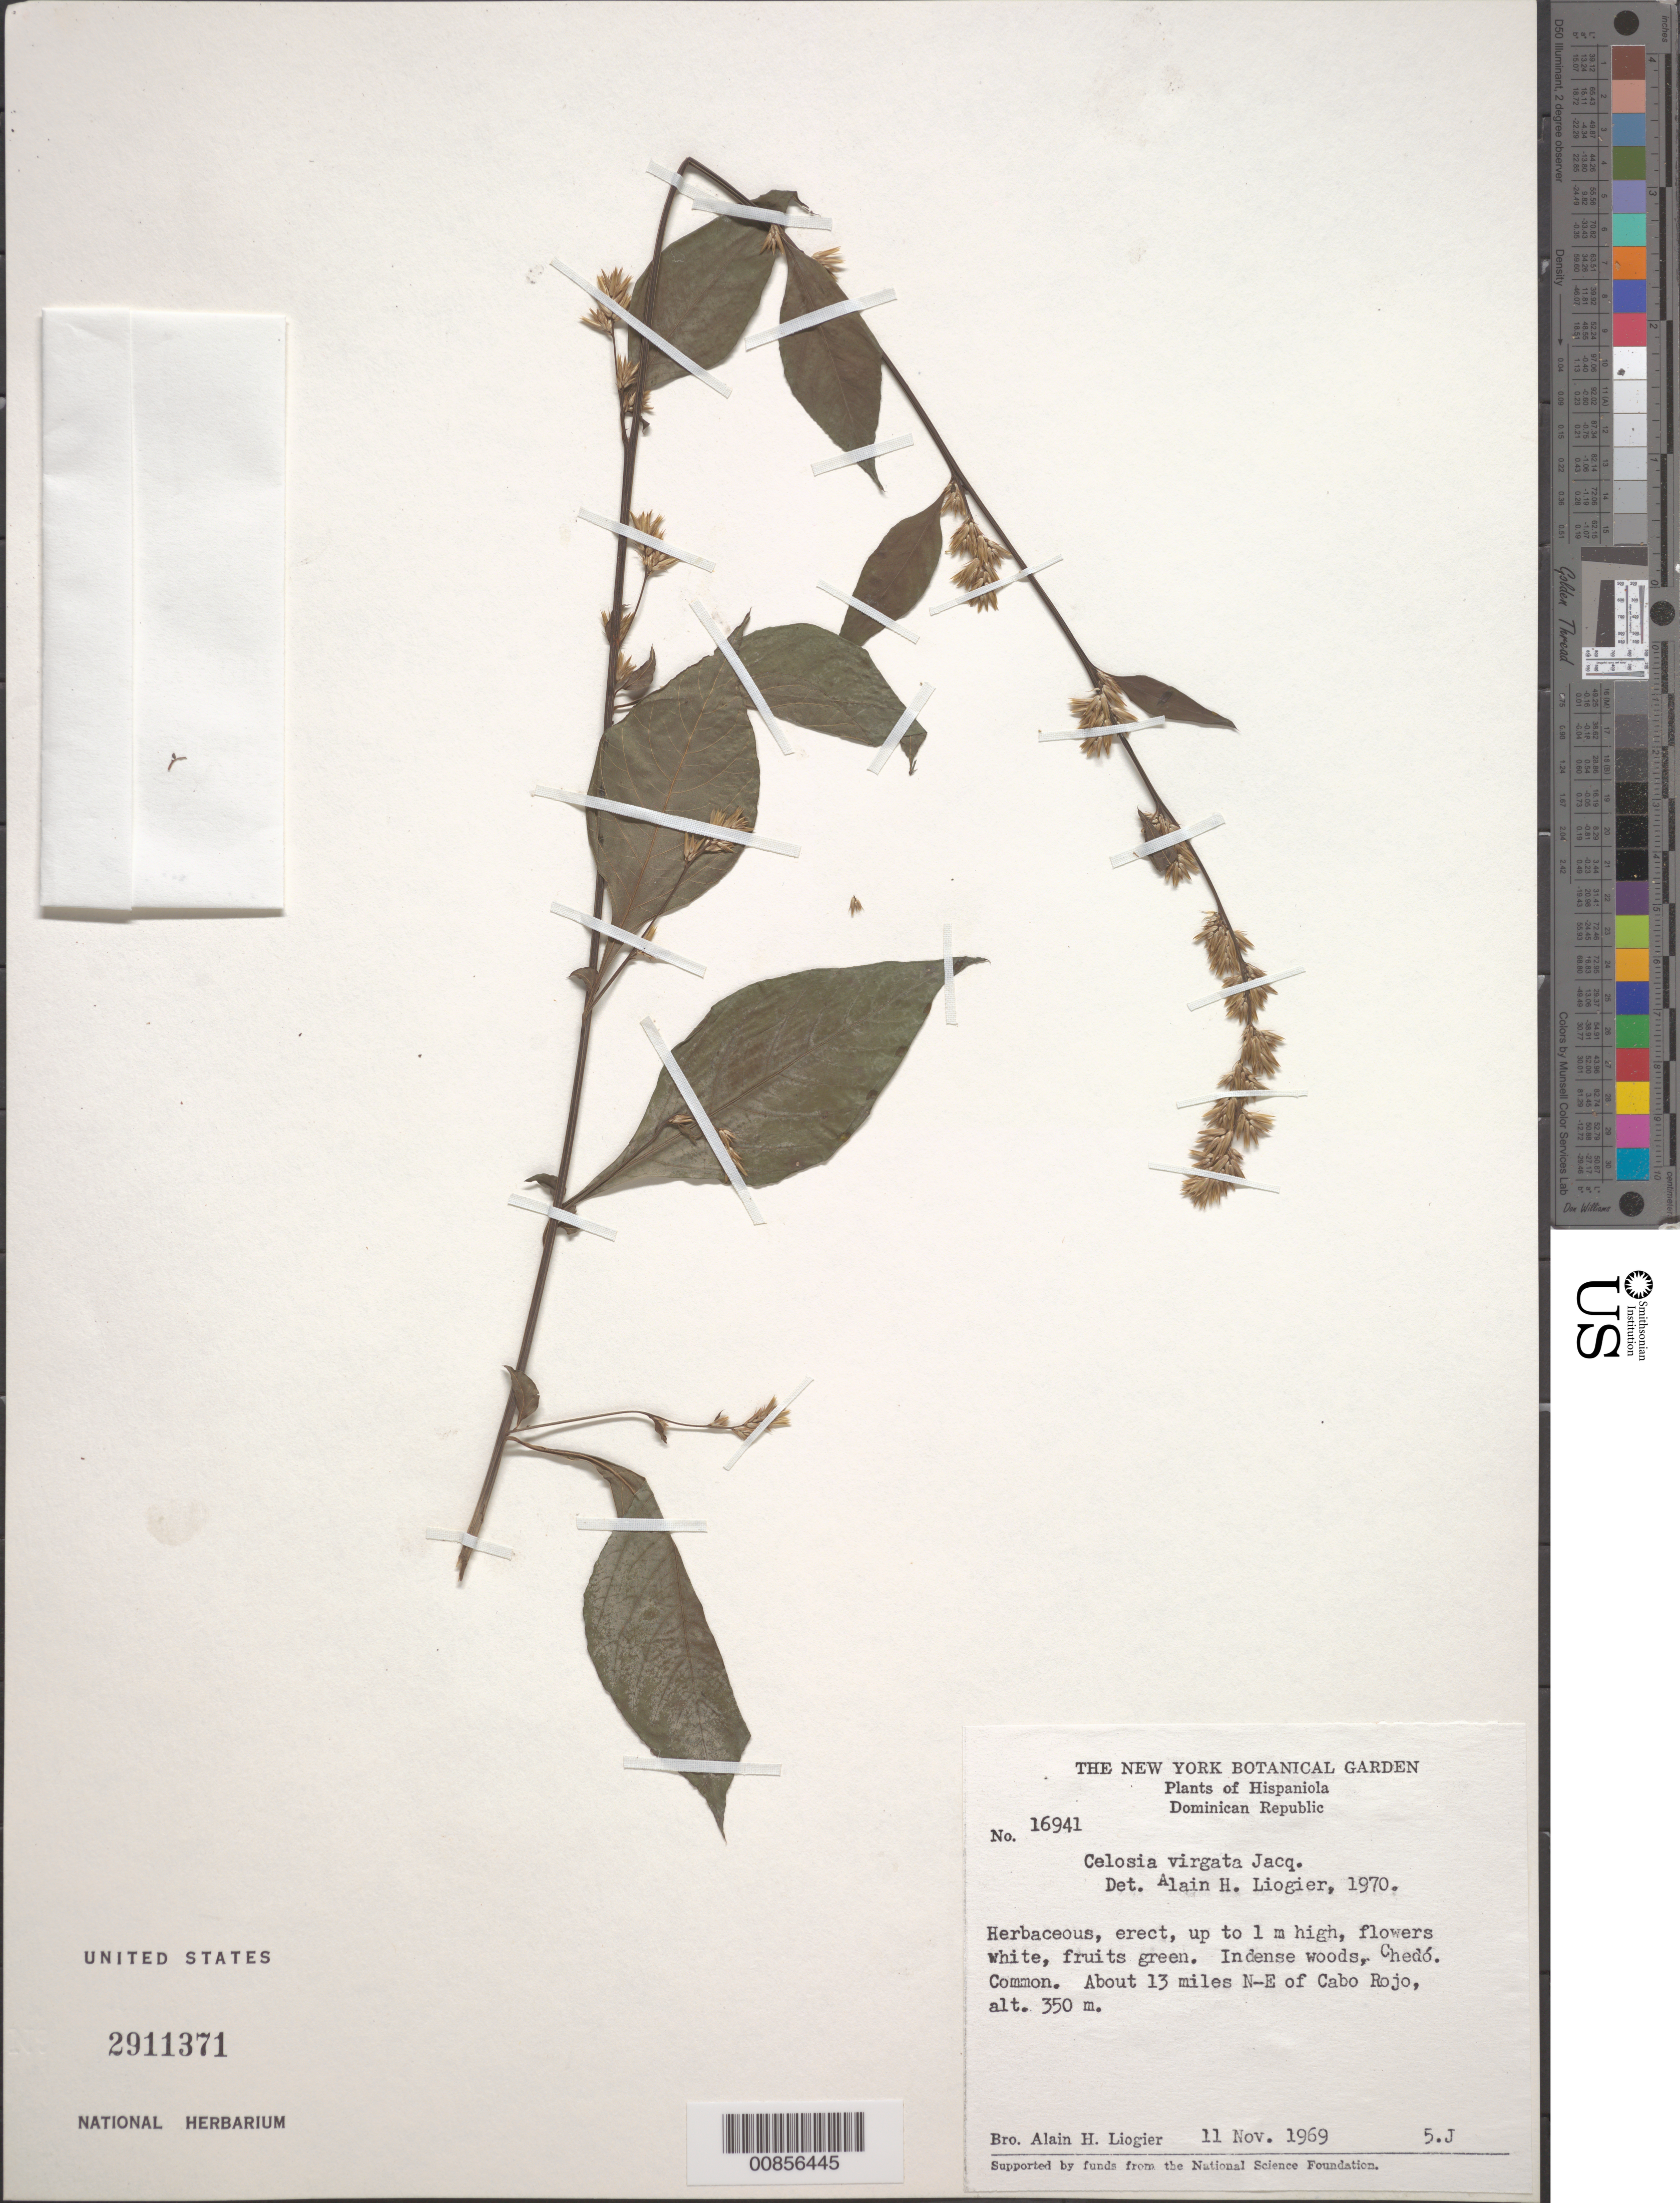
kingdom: Plantae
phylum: Tracheophyta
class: Magnoliopsida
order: Caryophyllales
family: Amaranthaceae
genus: Celosia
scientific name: Celosia virgata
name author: Jacq.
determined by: Liogier, Alain H.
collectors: A. H. Liogier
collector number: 16941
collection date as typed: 11 Nov 1969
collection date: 1969-11-11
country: Dominican Republic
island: Hispaniola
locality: About 13 miles N-E of Cabo Rojo.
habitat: In dense woods, Chedó (?).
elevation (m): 350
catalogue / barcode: US 2911371